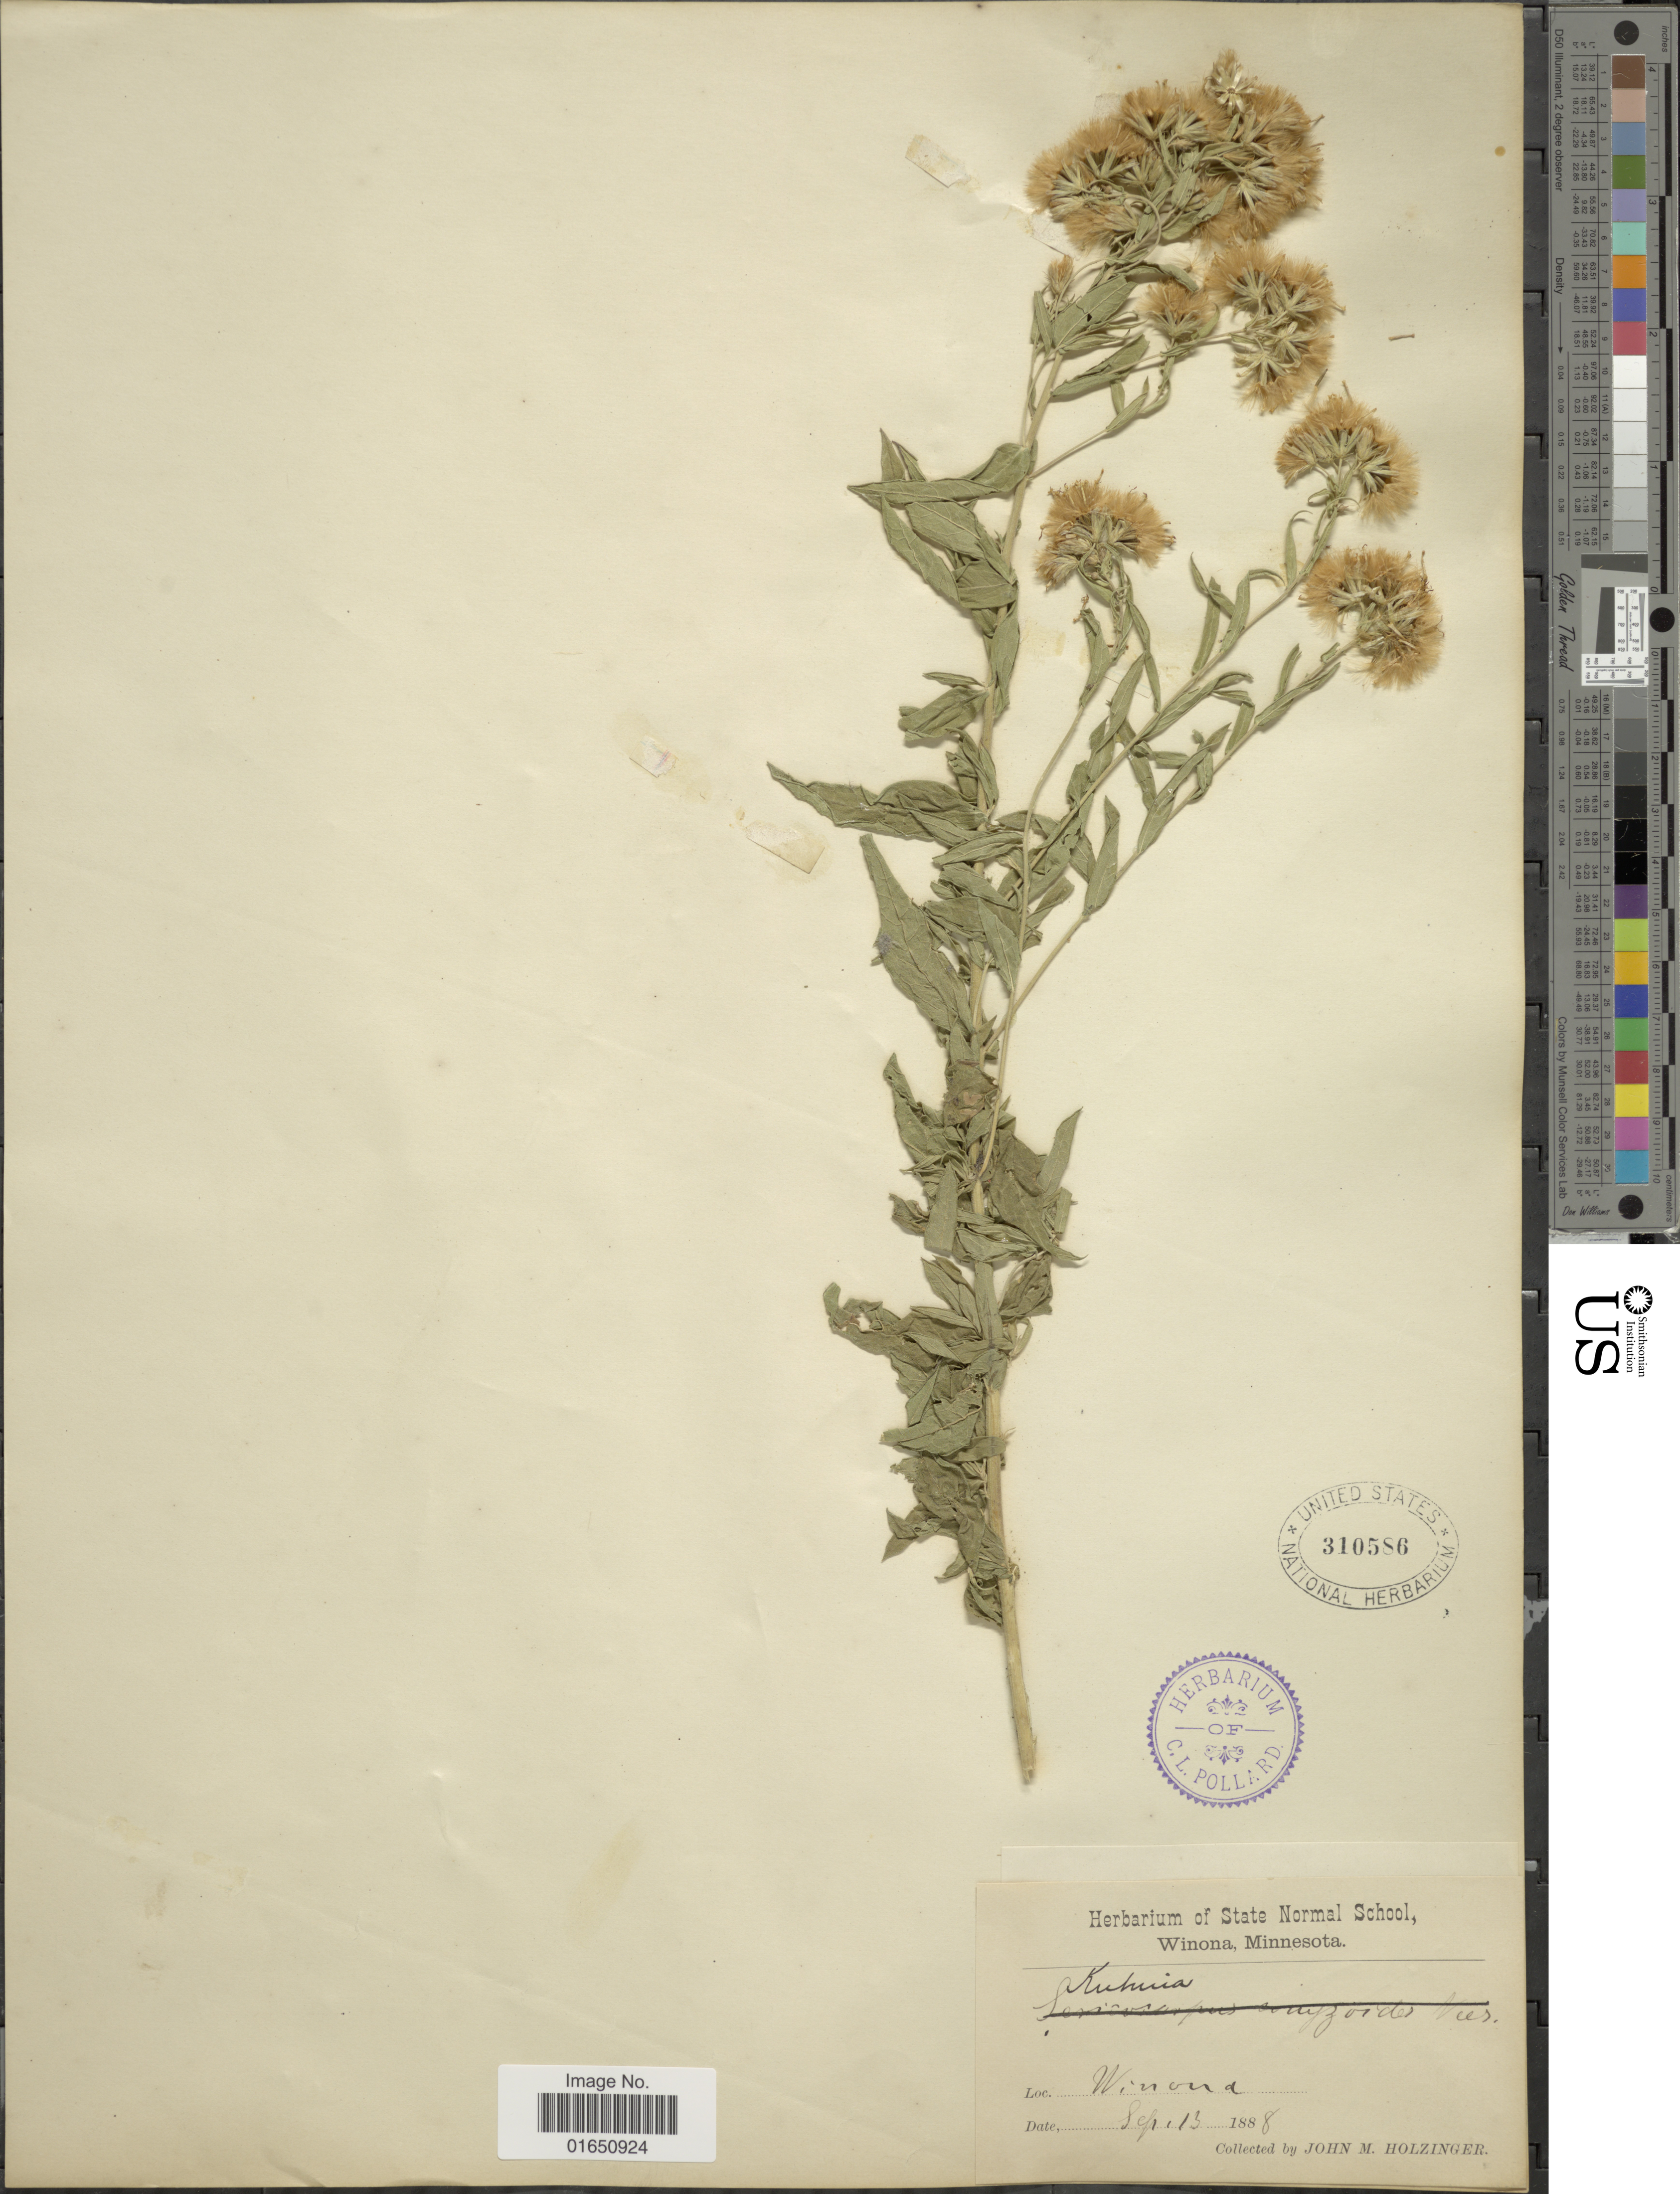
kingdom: Plantae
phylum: Tracheophyta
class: Magnoliopsida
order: Asterales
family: Asteraceae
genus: Brickellia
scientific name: Brickellia eupatorioides var. corymbulosa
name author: (Torr. & A. Gray) Shinners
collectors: J. M. Holzinger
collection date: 1888-09-13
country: United States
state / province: Minnesota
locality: Winona, Minnesota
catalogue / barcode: US 310586